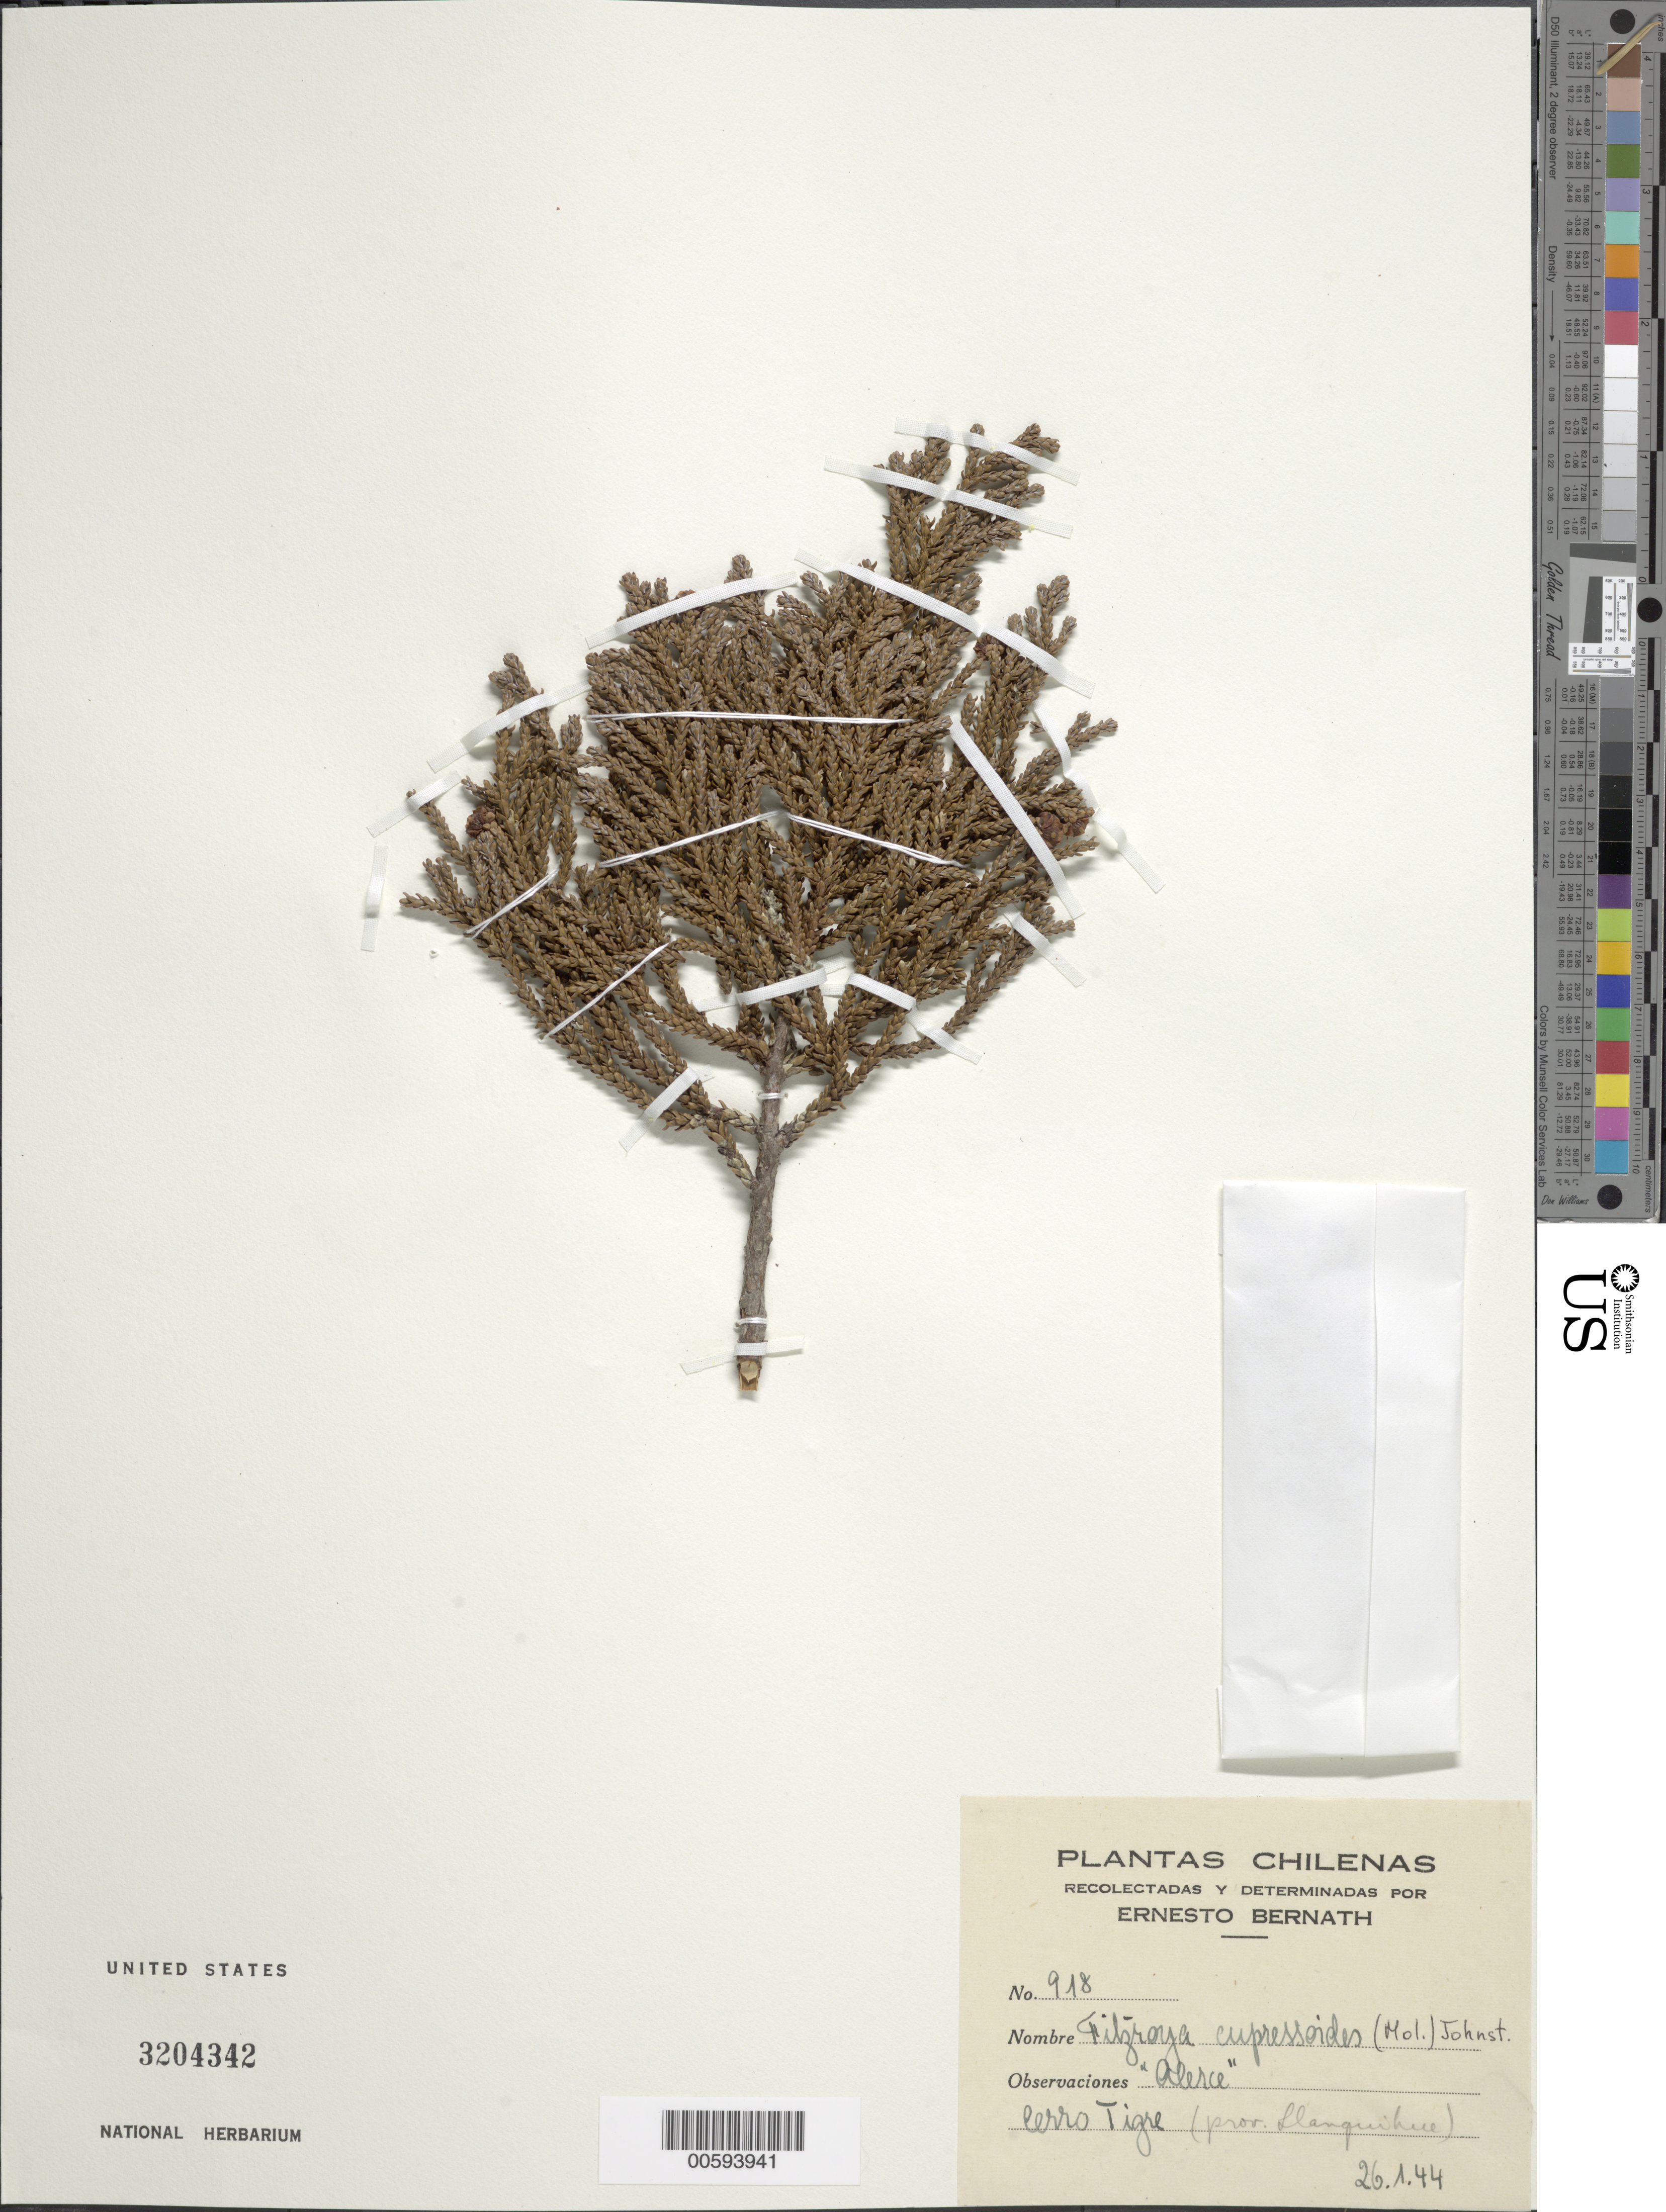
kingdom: Plantae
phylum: Tracheophyta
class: Pinopsida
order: Pinales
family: Cupressaceae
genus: Fitzroya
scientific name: Fitzroya cupressoides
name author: (Molina) I.M. Johnst.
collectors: E. Bernath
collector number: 918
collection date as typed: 26 Jan 1944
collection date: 1944-01-26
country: Chile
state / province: Antofagasta (II)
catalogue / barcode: US 3204342